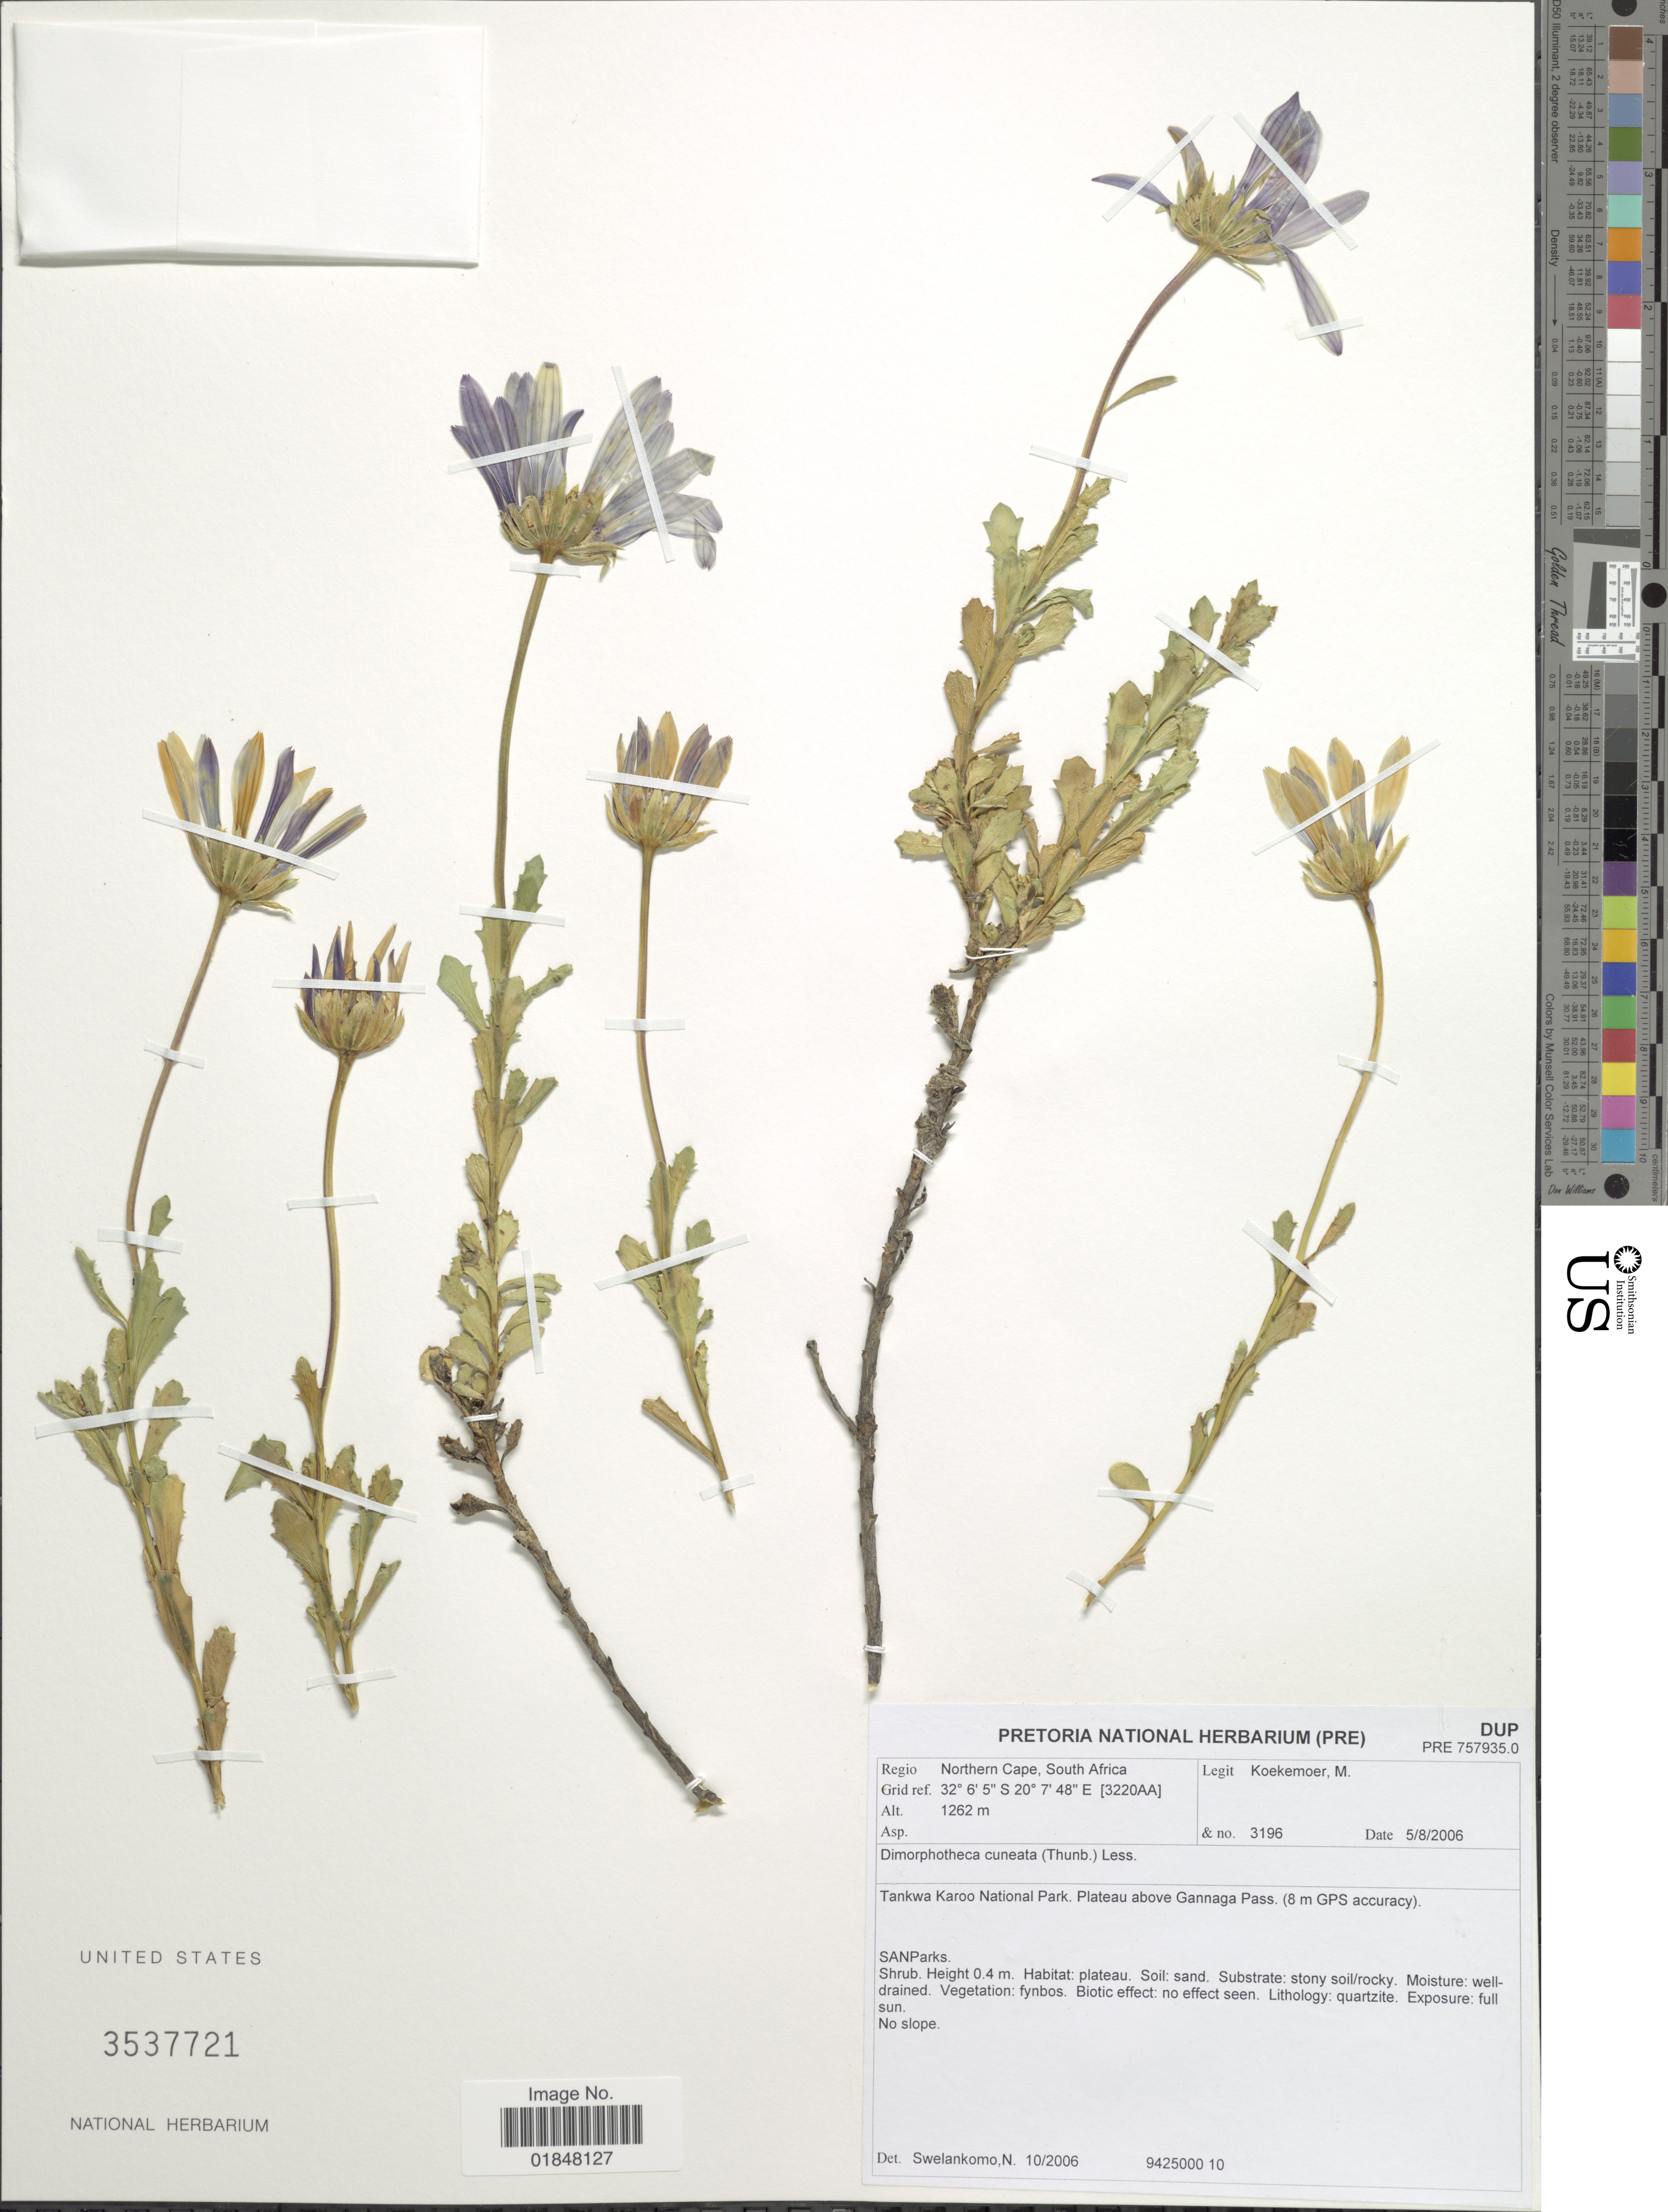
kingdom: Plantae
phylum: Tracheophyta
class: Magnoliopsida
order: Asterales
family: Asteraceae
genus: Dimorphotheca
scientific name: Dimorphotheca cuneata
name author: (Thunb.) Less.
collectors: M. Koekemoer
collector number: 3196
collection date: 2006-08-05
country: South Africa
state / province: Northern Cape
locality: Tankwa Karoo National Park. Plateau above Gannaga Pass (8 m GPS accuracy) (3220AA)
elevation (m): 1262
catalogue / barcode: US 3537721